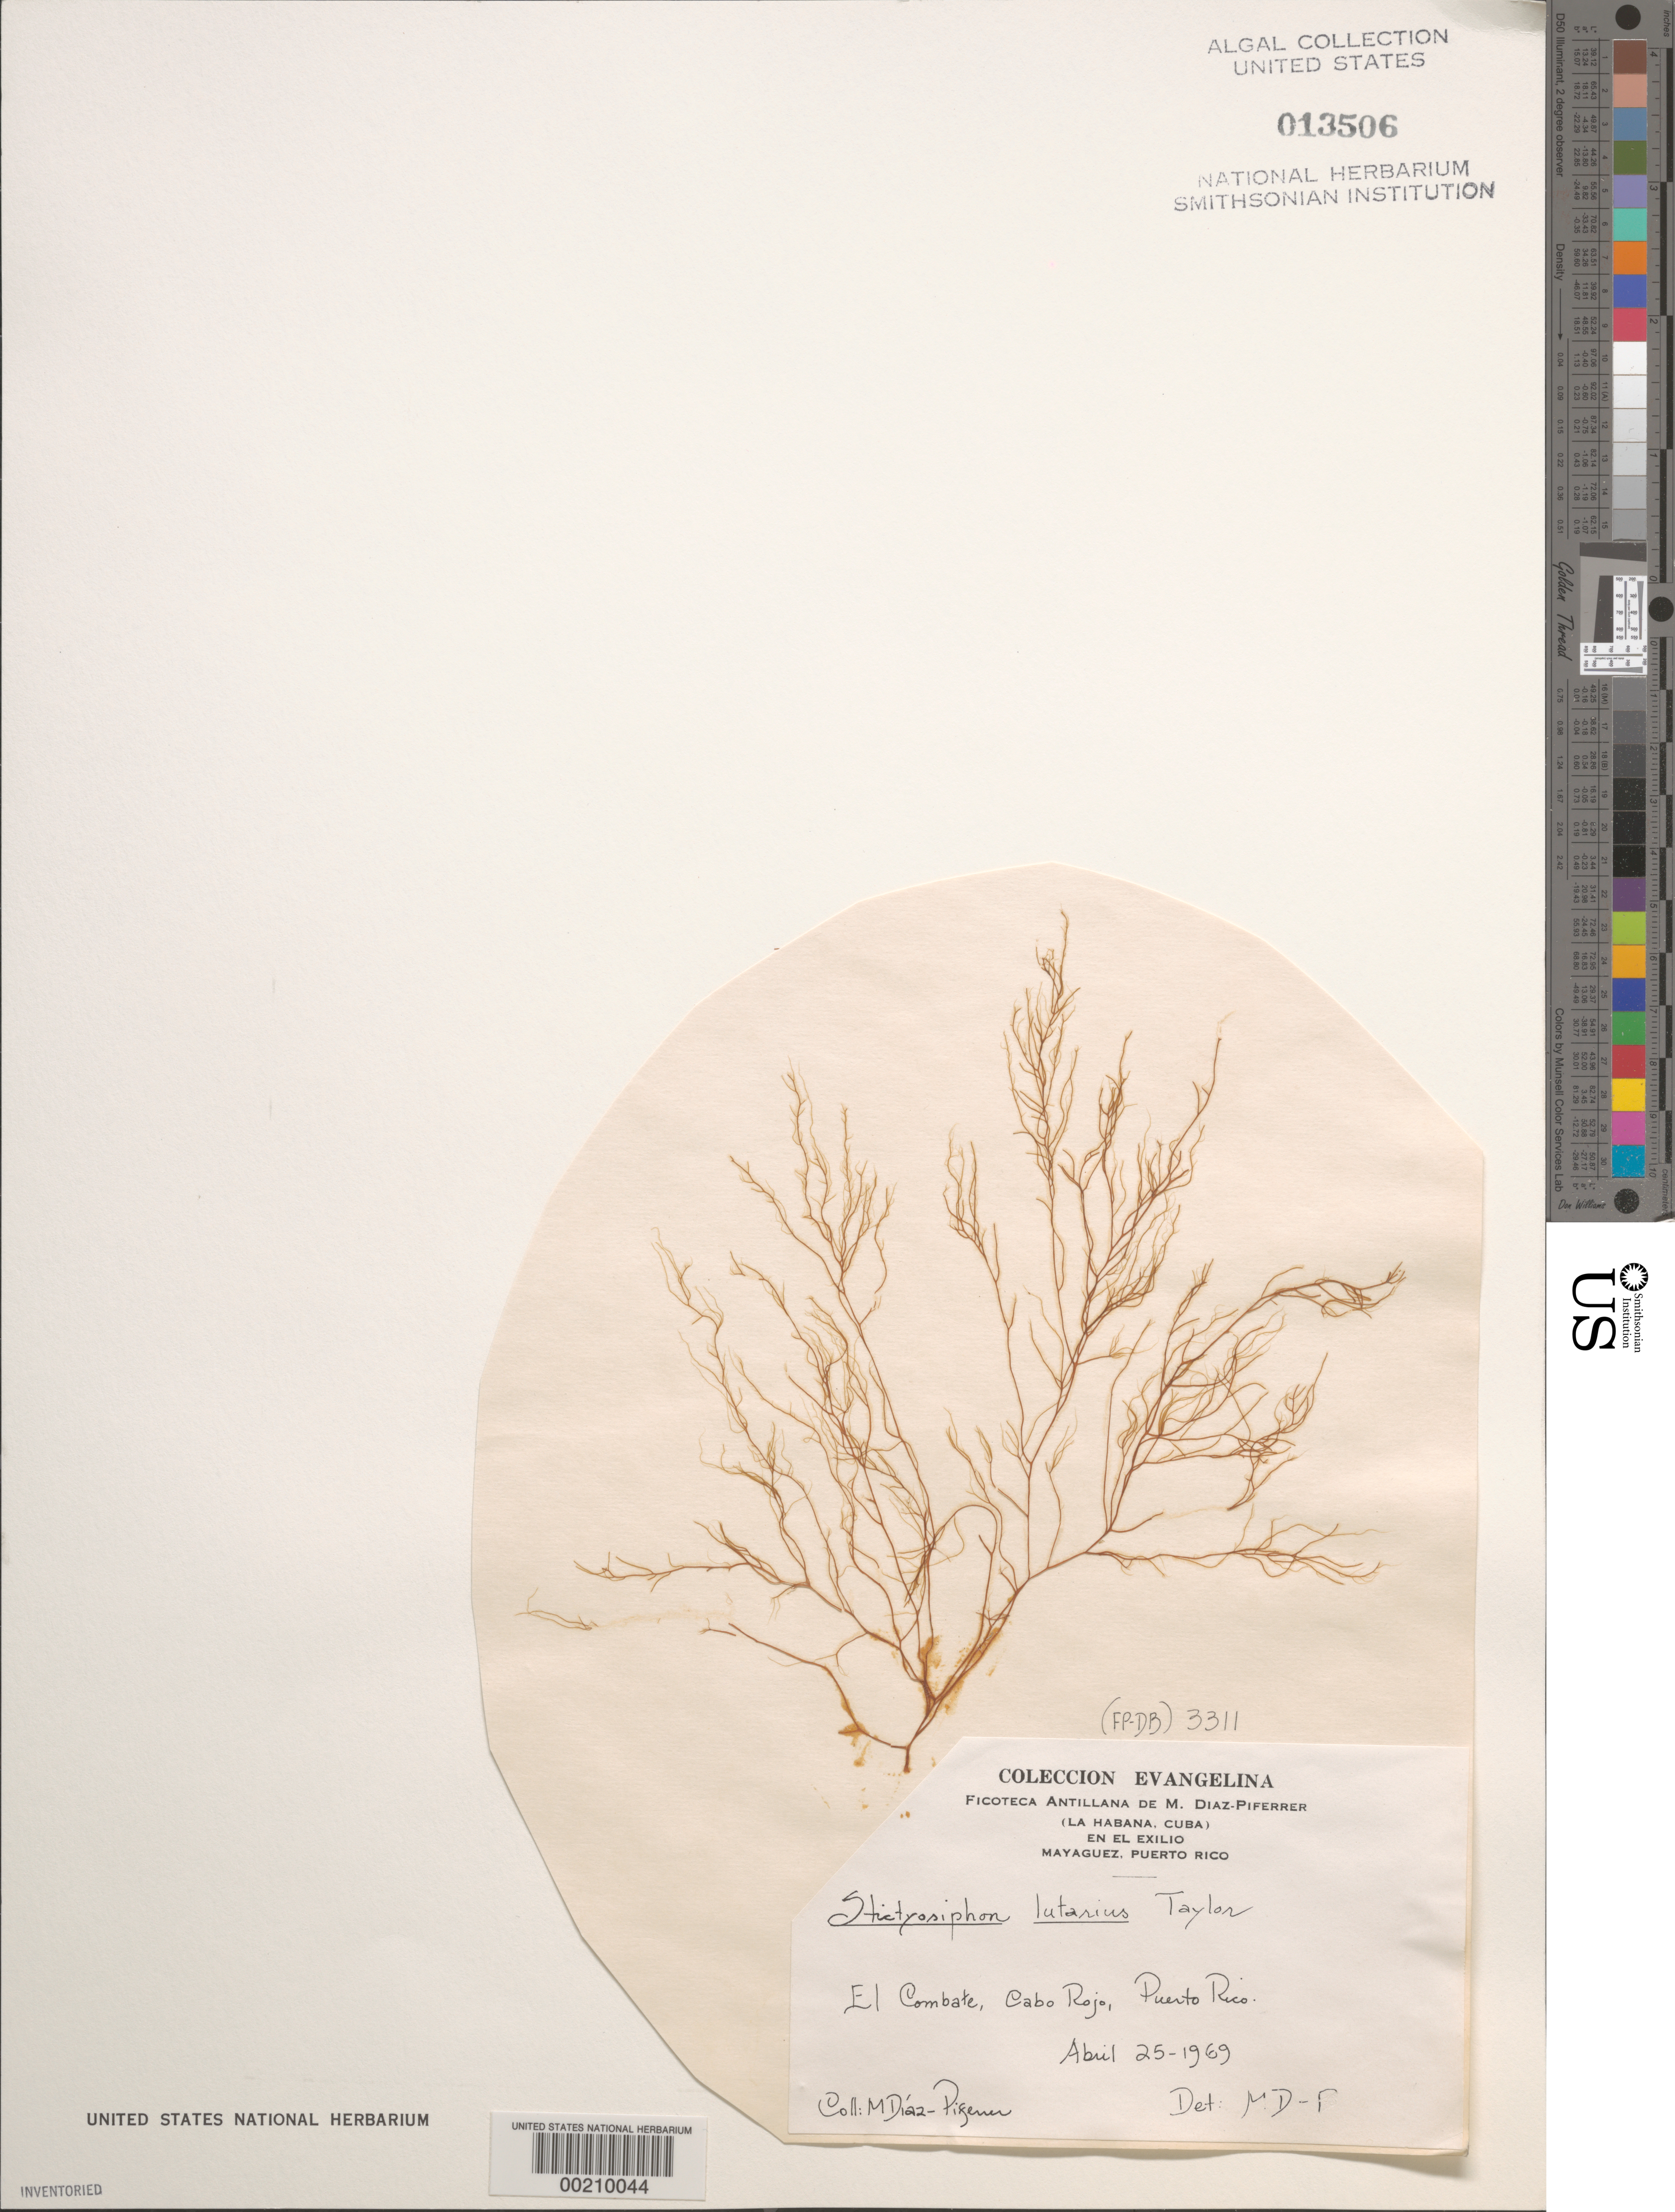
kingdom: Chromista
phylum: Ochrophyta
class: Phaeophyceae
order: Ectocarpales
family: Chordariaceae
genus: Stictyosiphon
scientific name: Stictyosiphon lutarius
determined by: Diaz-Piferrer, M.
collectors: M. Diaz-Piferrer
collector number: (fp-db) 3311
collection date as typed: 25 Apr 1969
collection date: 1969-04-25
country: Puerto Rico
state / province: Cabo Rojo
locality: El combate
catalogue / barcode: US 13506